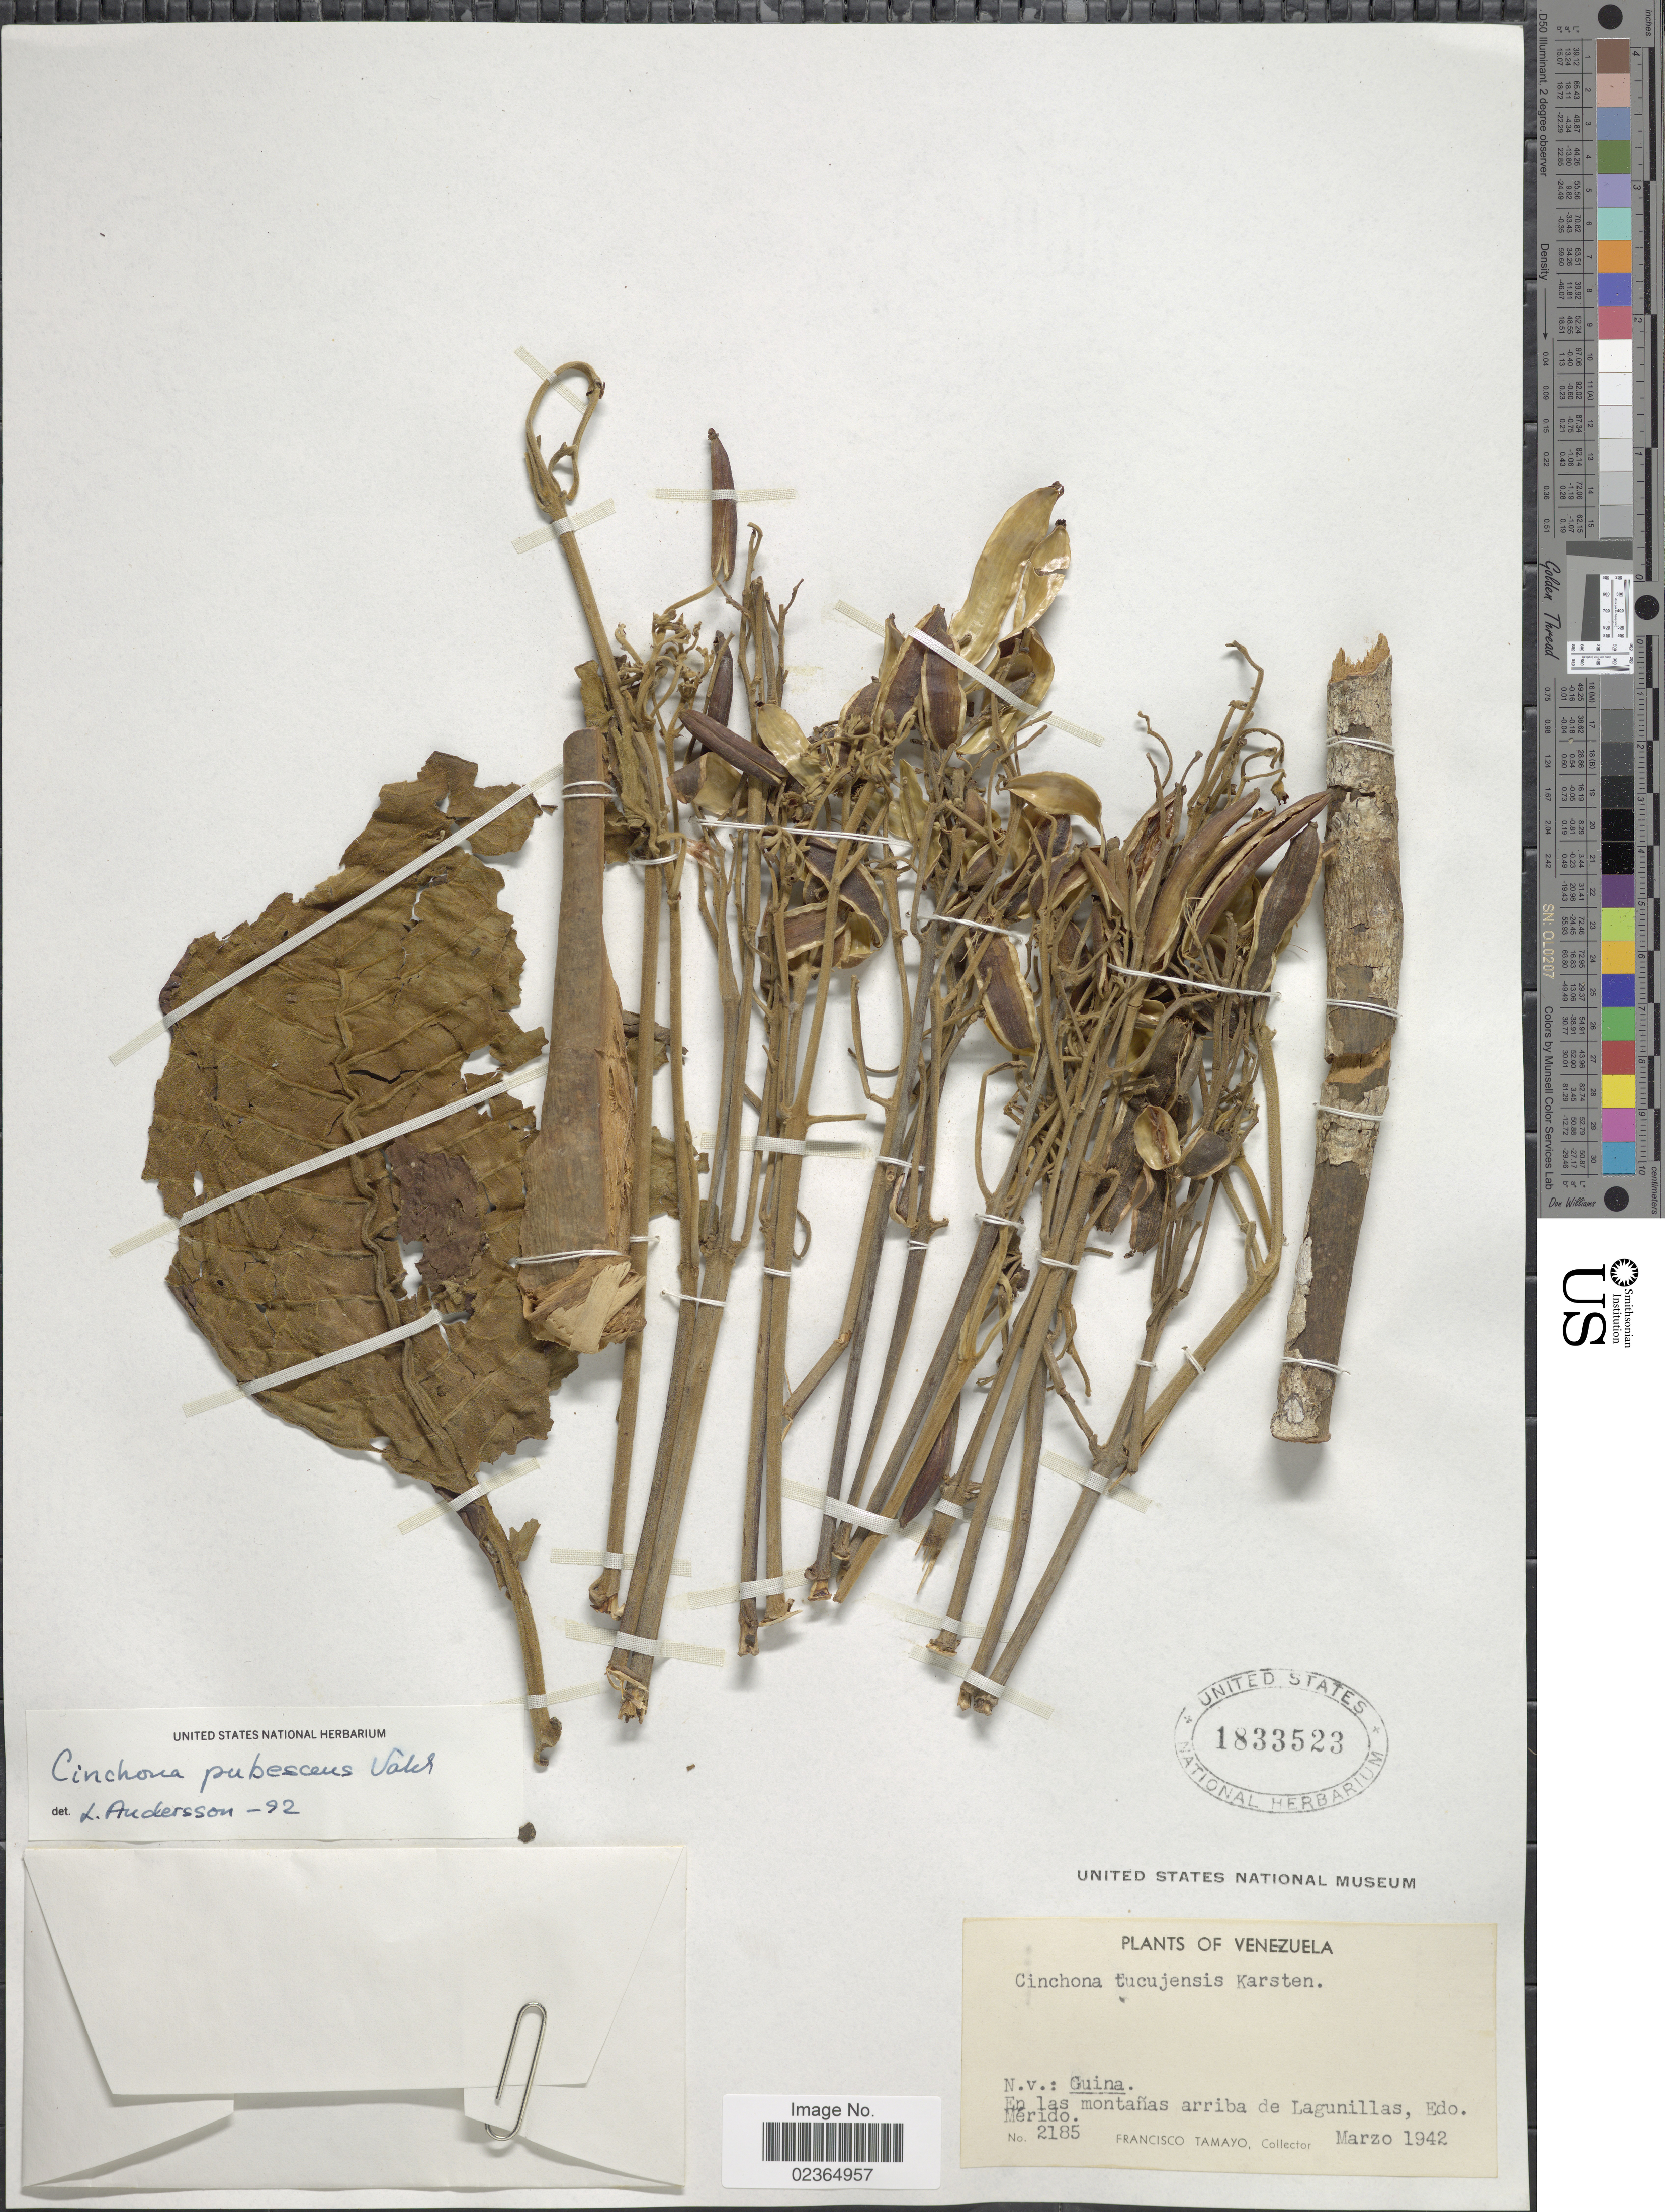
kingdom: Plantae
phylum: Tracheophyta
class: Magnoliopsida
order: Gentianales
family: Rubiaceae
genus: Cinchona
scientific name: Cinchona pubescens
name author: Vahl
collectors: F. Tamayo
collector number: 2185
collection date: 1942-03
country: Venezuela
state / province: Mérida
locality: En las montañas arriba de Lagunillas, Edo. Mérido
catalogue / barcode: US 1833523